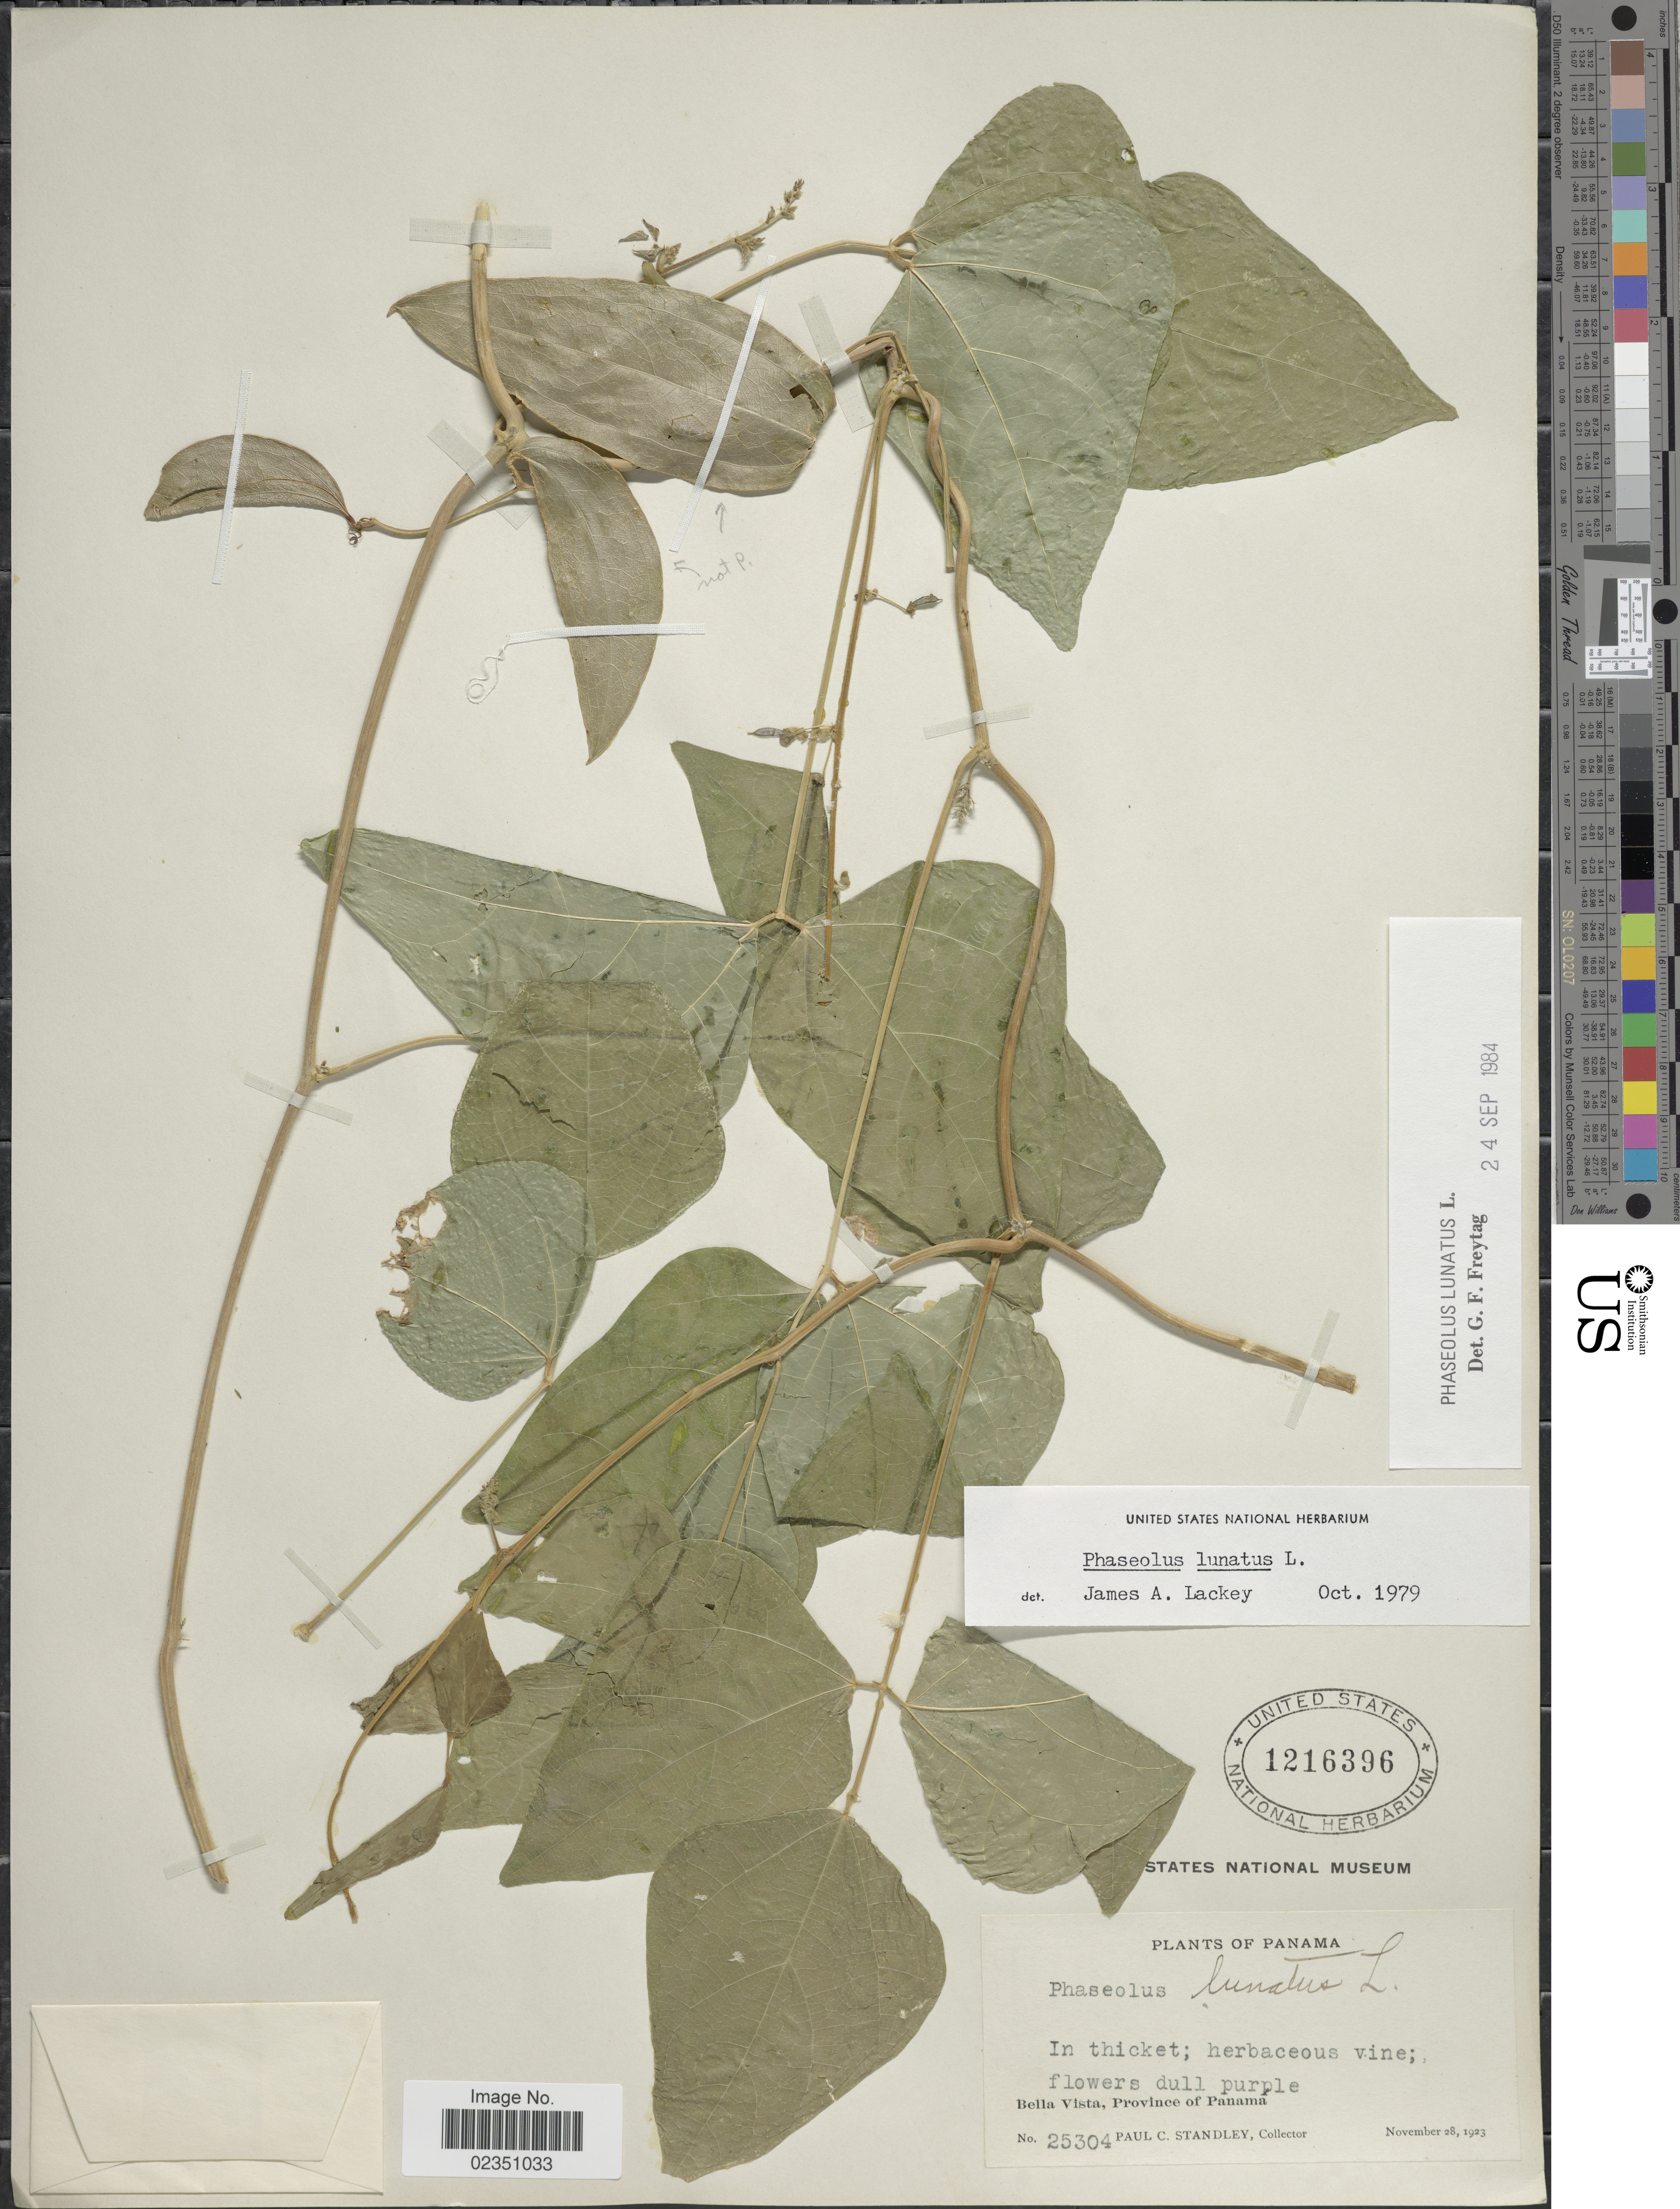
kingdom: Plantae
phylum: Tracheophyta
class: Magnoliopsida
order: Fabales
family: Fabaceae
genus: Phaseolus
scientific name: Phaseolus lunatus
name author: L.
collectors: P. C. Standley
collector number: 25304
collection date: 1923-11-28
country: Panama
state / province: Panamá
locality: In thicket; Bella Vista, Province of Panamá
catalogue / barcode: US 1216396